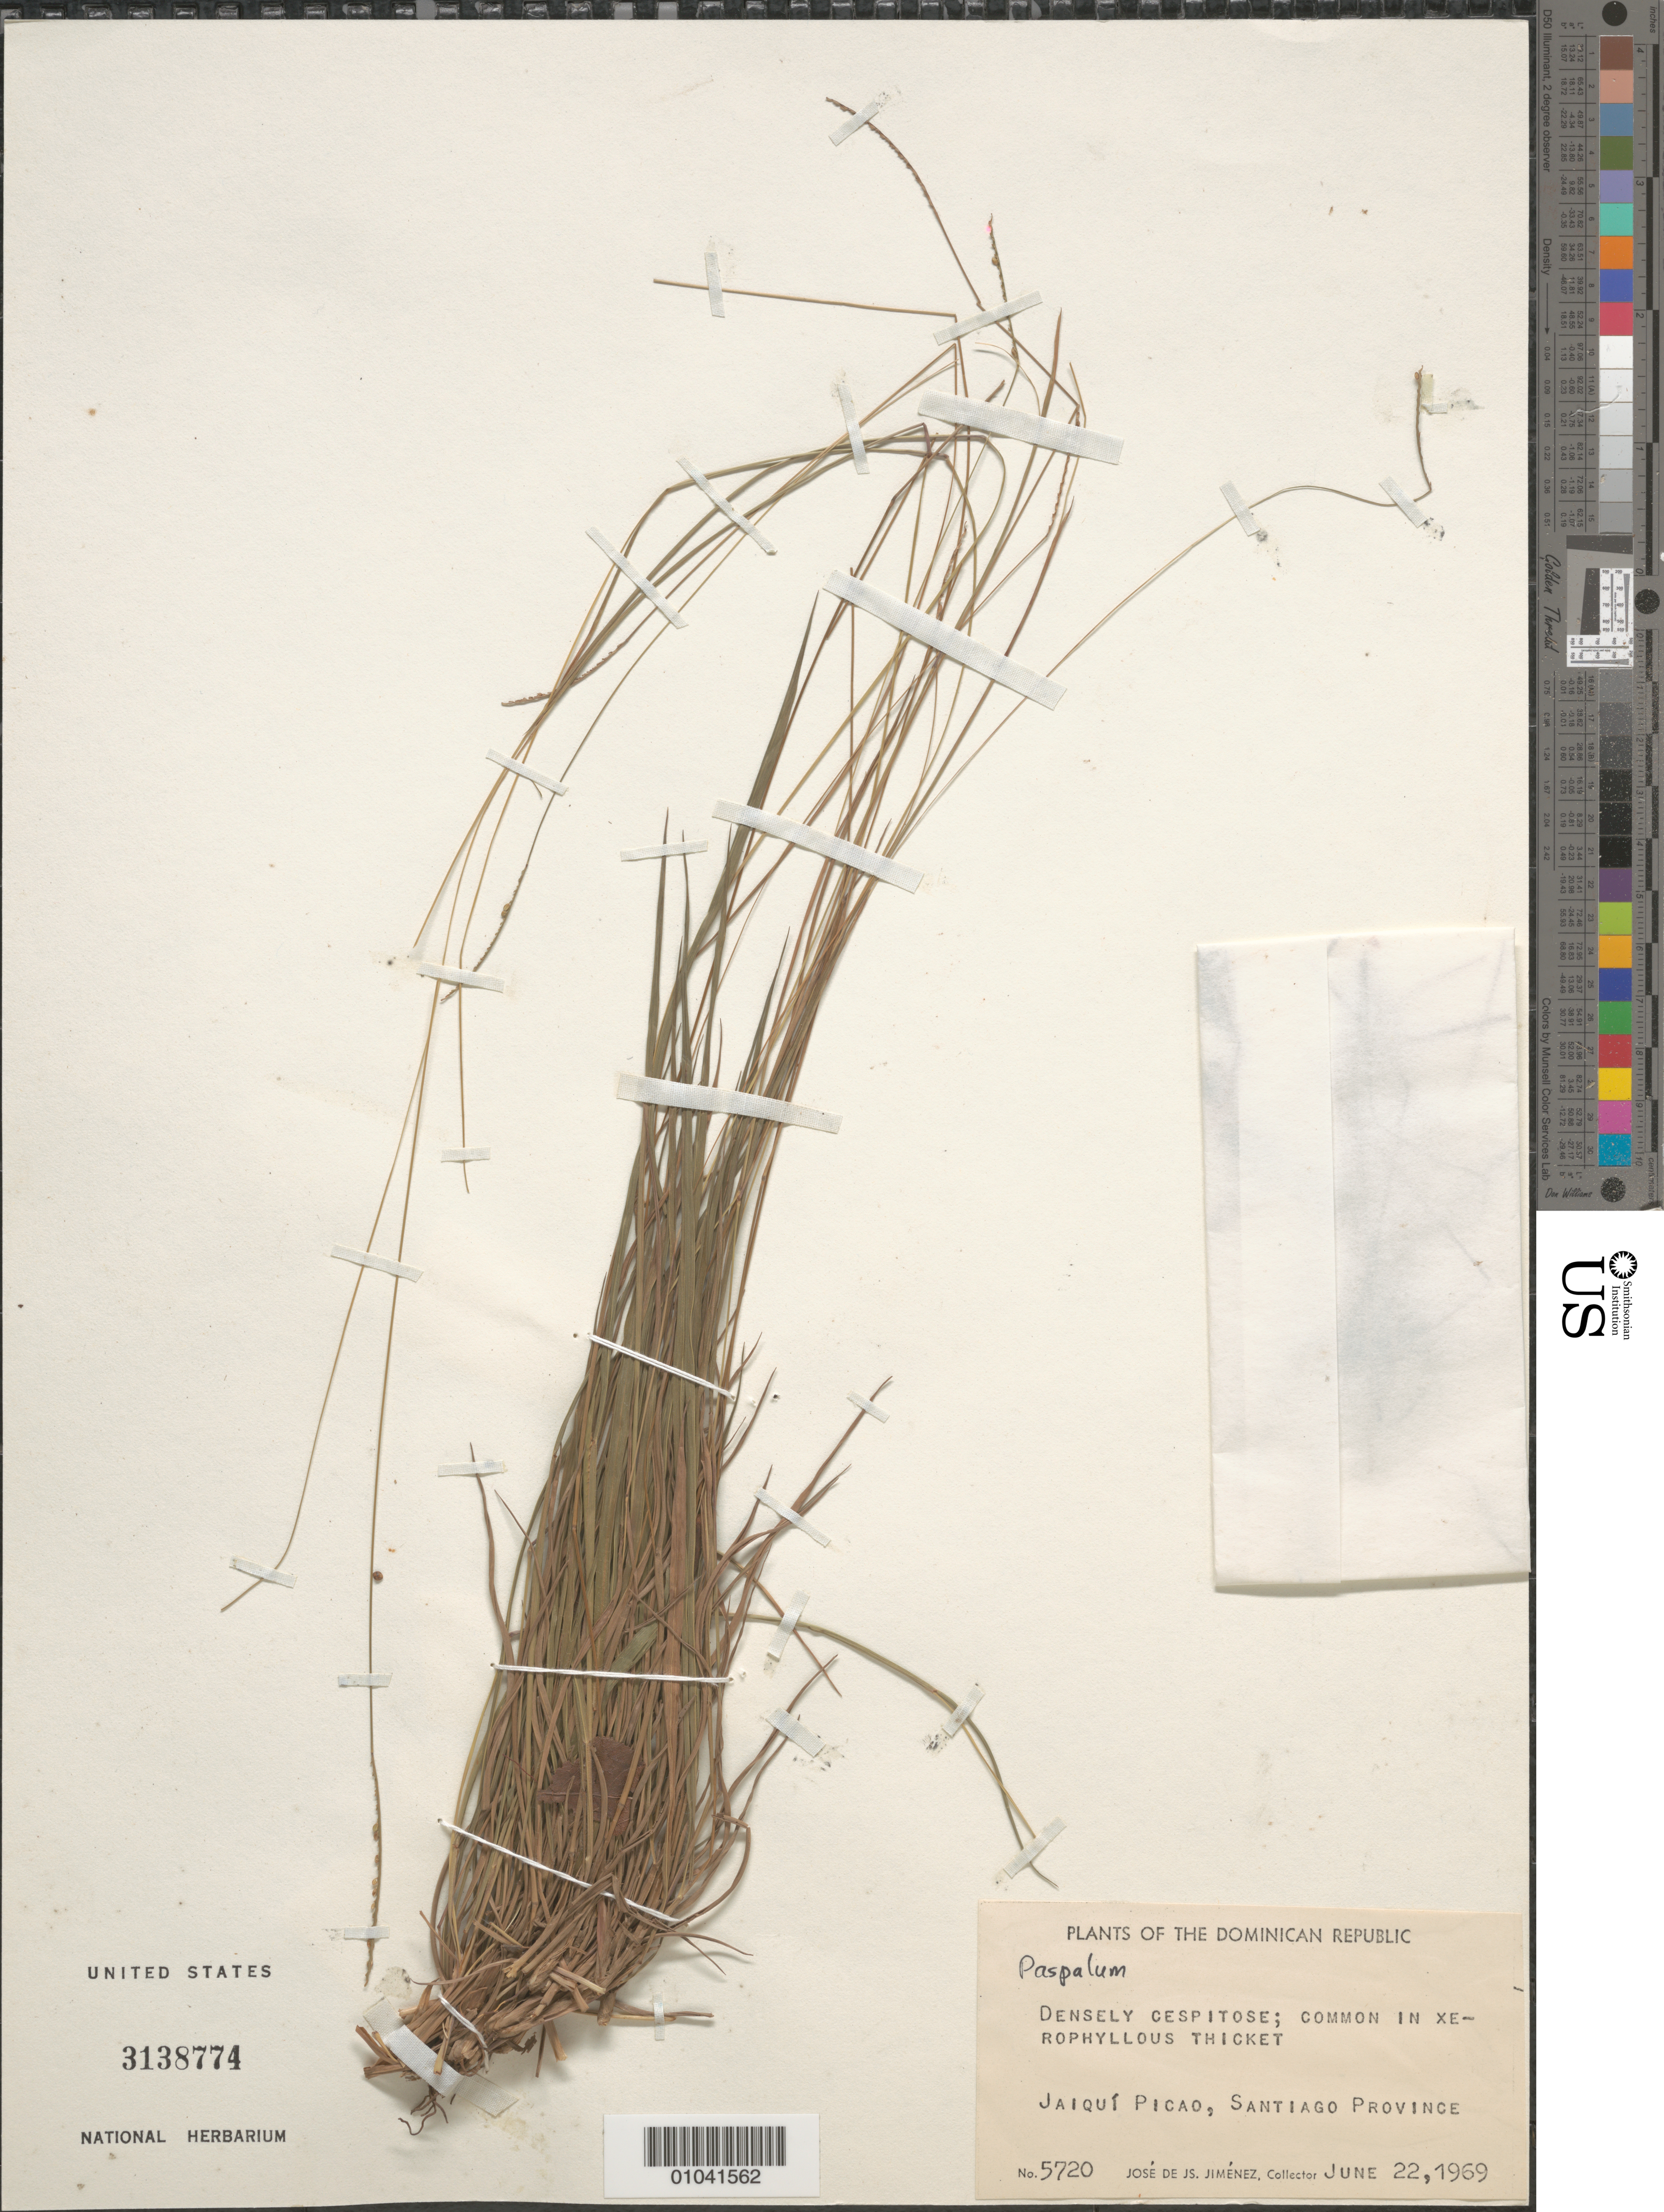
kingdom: Plantae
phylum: Tracheophyta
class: Liliopsida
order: Poales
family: Poaceae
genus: Paspalum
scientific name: Paspalum sp.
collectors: J. J. Jiménez Almonte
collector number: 5720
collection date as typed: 22 Jun 1969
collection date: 1969-06-22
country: Dominican Republic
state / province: Santiago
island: Hispaniola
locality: Jaiqui Picao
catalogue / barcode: US 3138774